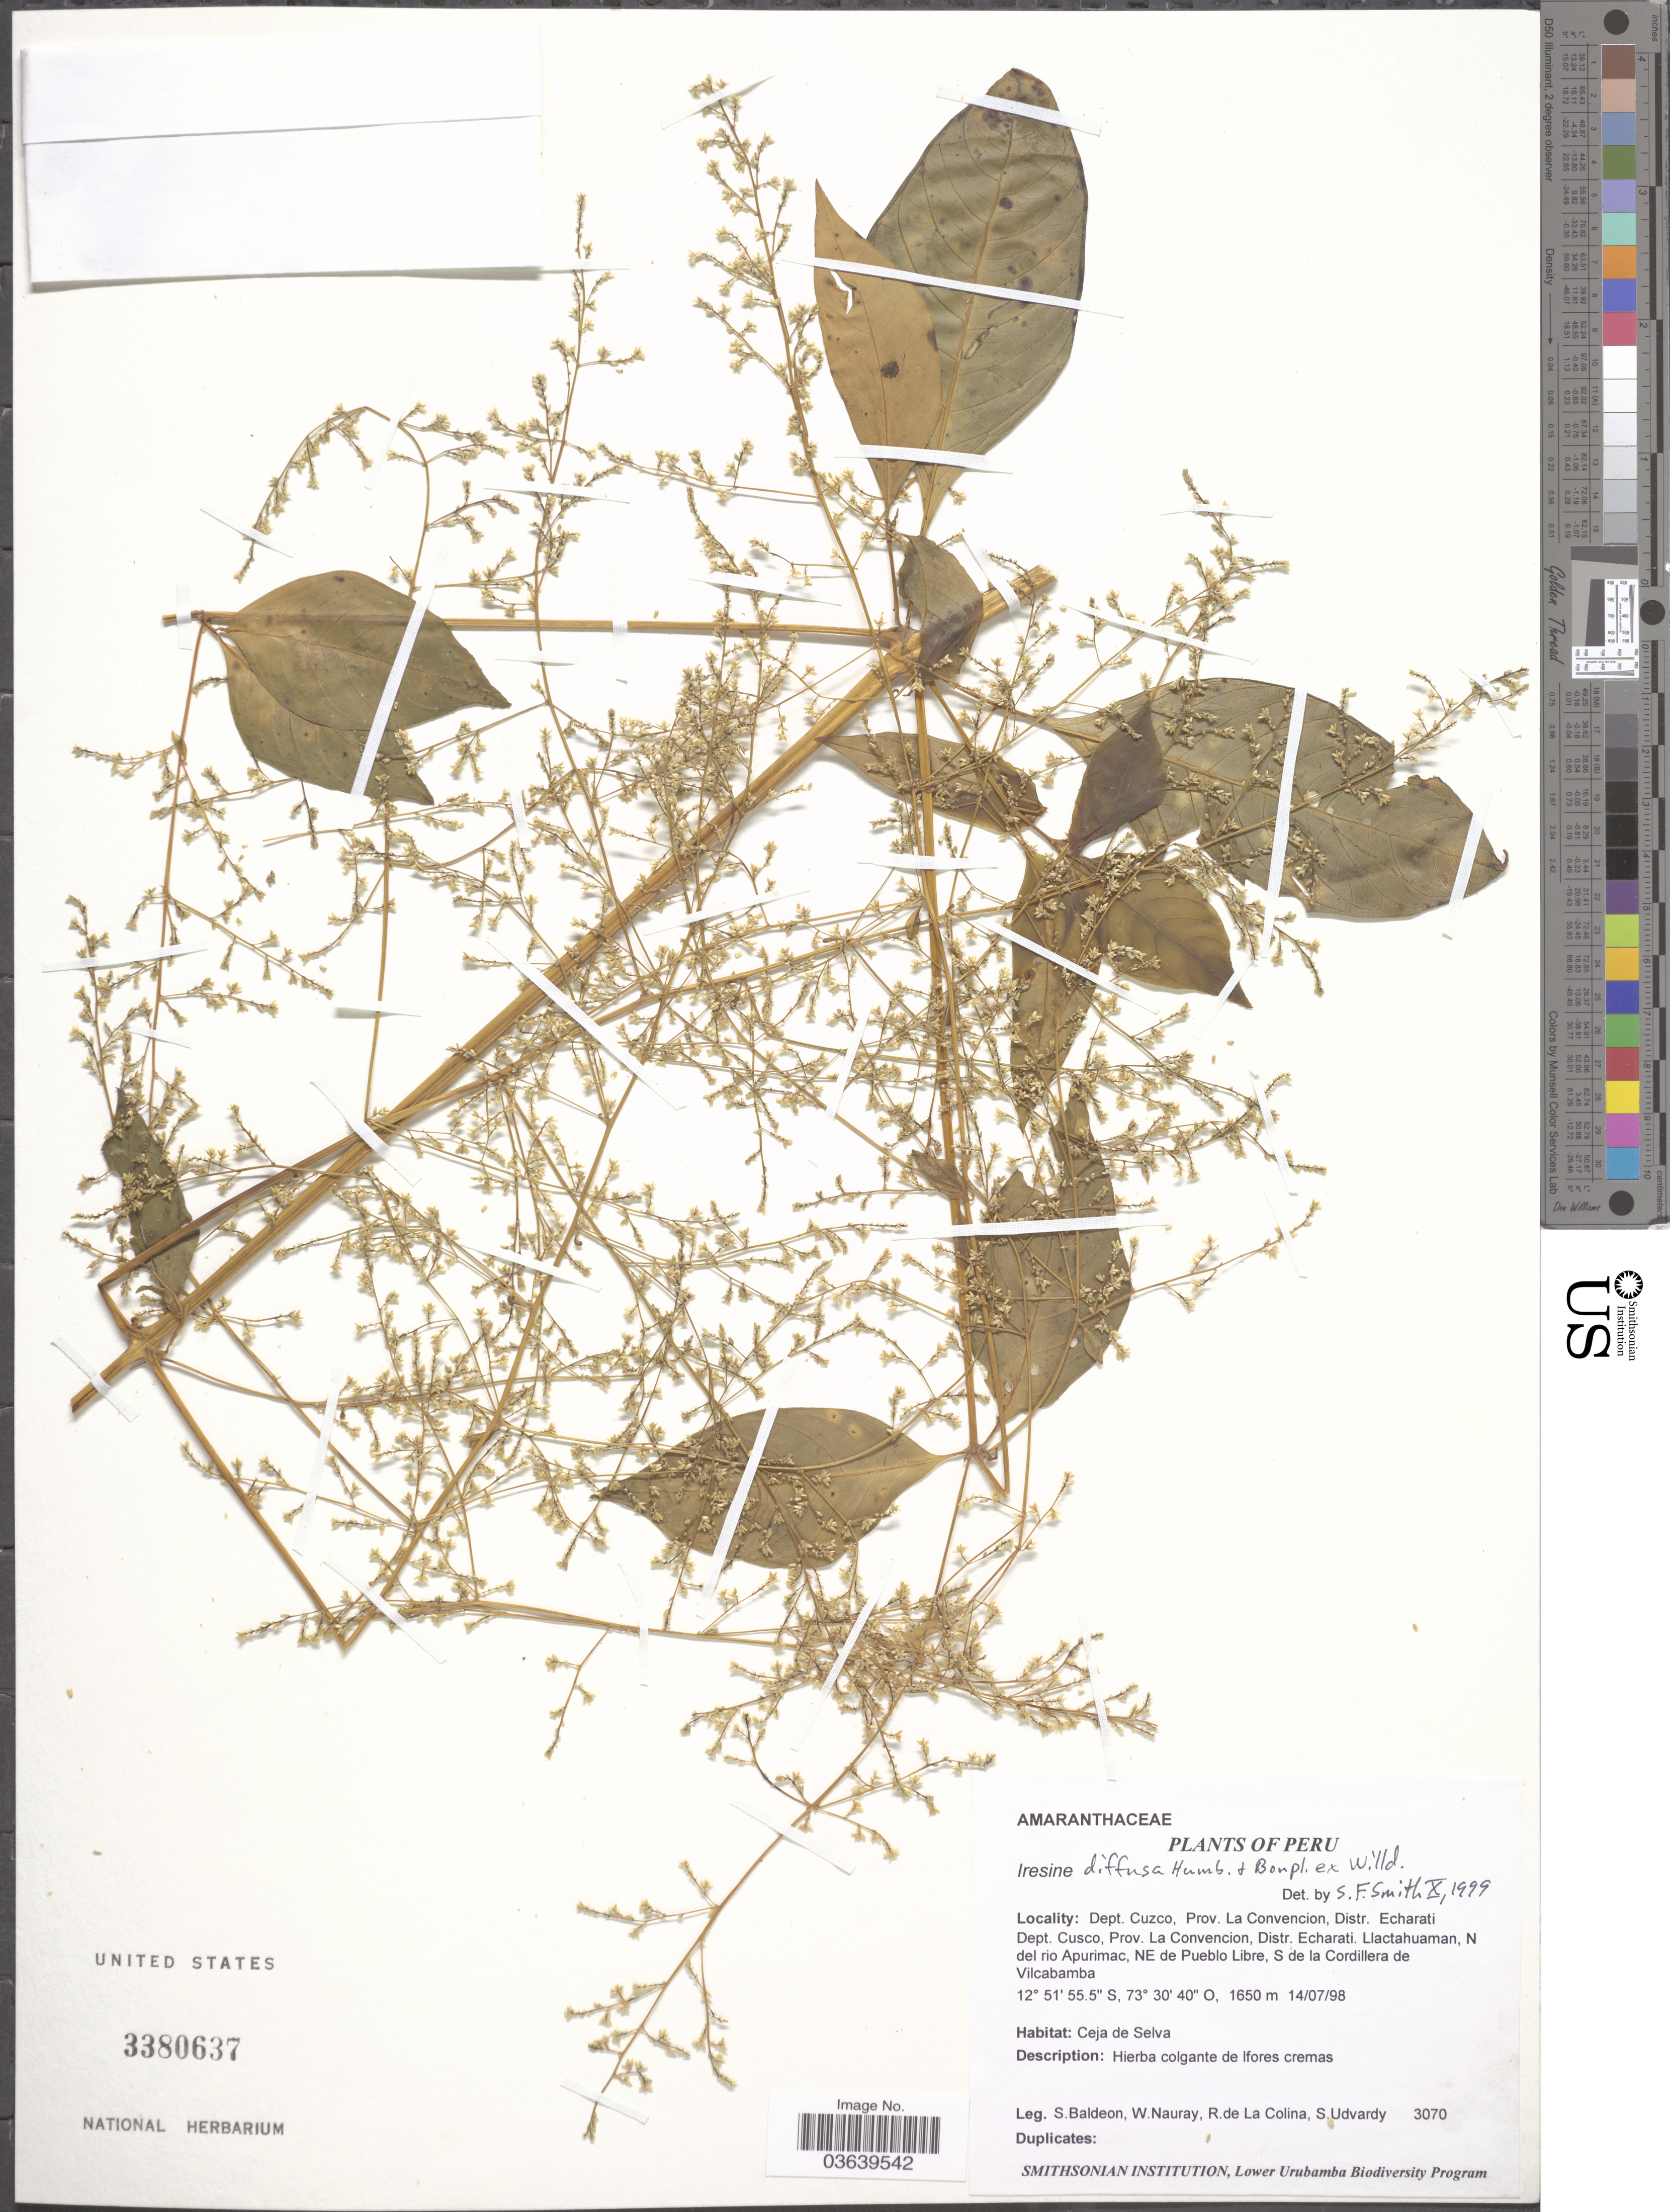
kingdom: Plantae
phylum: Tracheophyta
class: Magnoliopsida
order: Caryophyllales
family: Amaranthaceae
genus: Iresine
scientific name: Iresine celosia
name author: L.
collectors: S. Baldeon, W. Nauray, R. Colina & S. Udvardy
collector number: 3070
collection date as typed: Transcribed d/m/y: 14/7/98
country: Peru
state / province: Cusco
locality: Dept. Cuzco, Prov. La Convencion, Distr. Echarati. Dept. Cusco, Prov. La Convencion, Distr. Echarati. Llactahuaman, N del rio Apurimac, NE de Pueblo Libre, S de la Cordillera de Vilcabamba.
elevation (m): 1650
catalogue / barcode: US 3380637